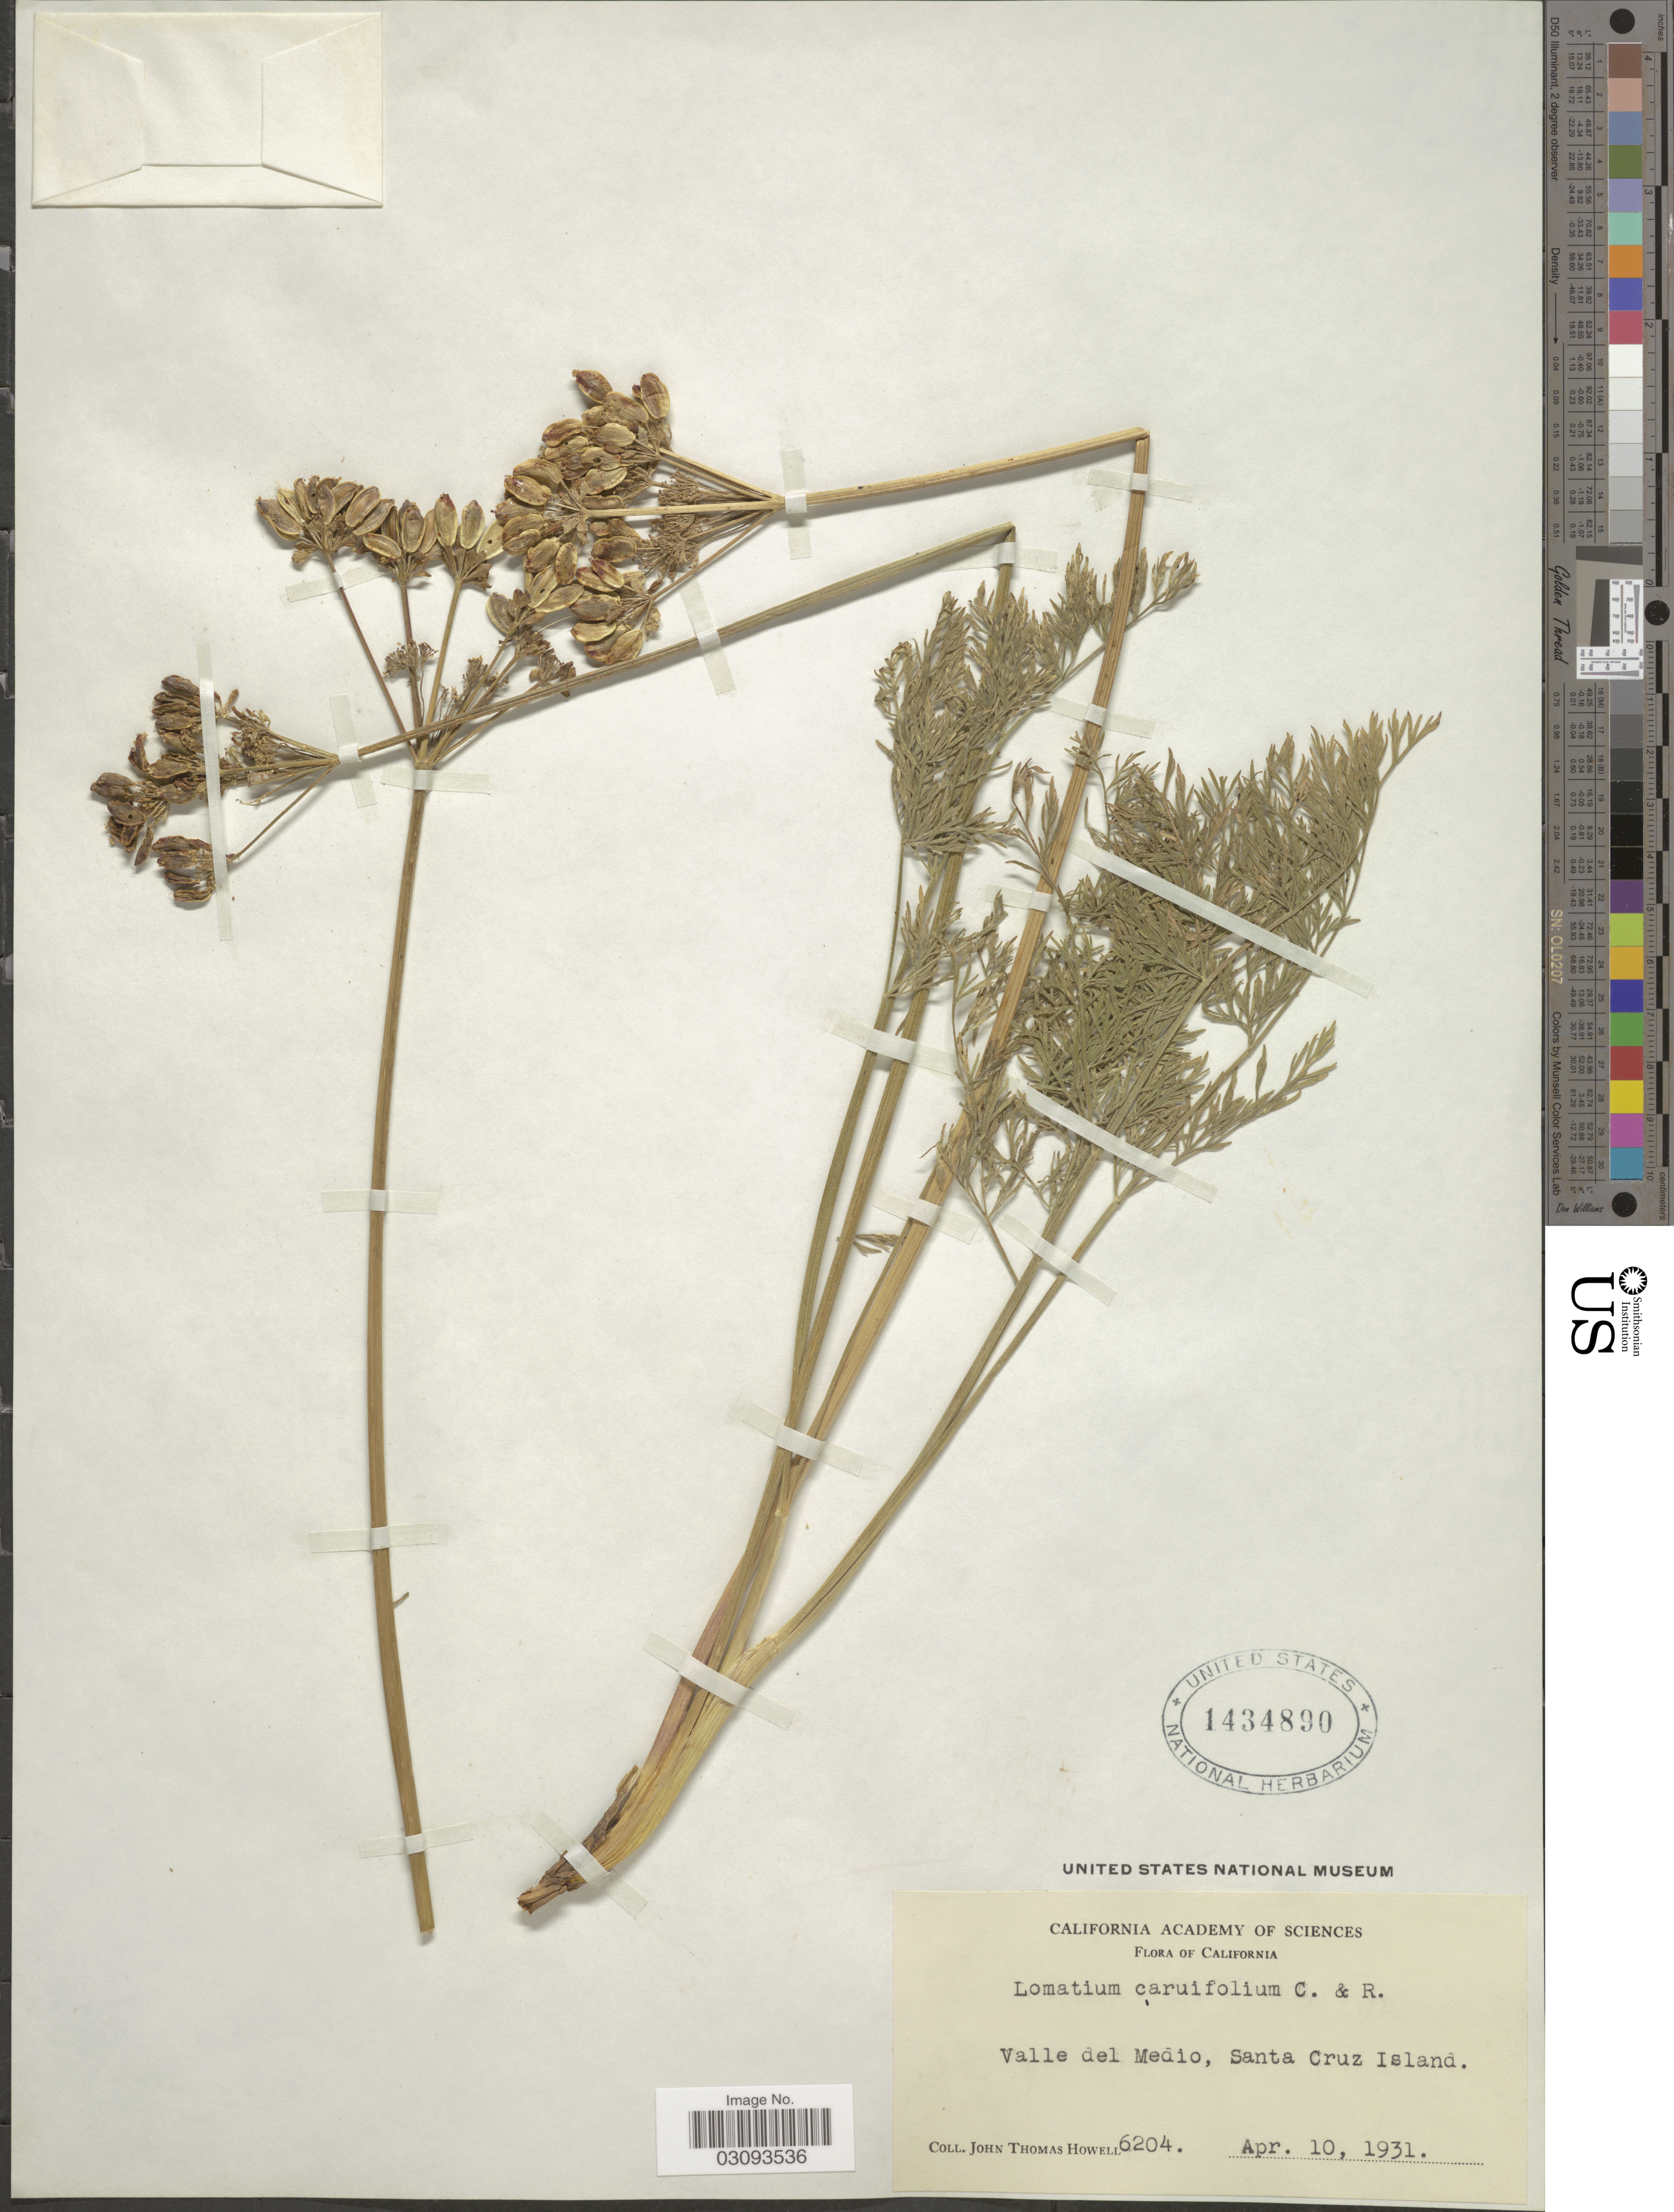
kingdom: Plantae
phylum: Tracheophyta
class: Magnoliopsida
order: Apiales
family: Apiaceae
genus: Lomatium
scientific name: Lomatium caruifolium var. caruifolium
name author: (Hook. & Arn.) J.M. Coult. & Rose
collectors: J. T. Howell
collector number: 6204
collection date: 1931-04-10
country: United States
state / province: California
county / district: Santa Barbara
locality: Valle del Medio, Santa Cruz Island.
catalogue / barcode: US 1434890